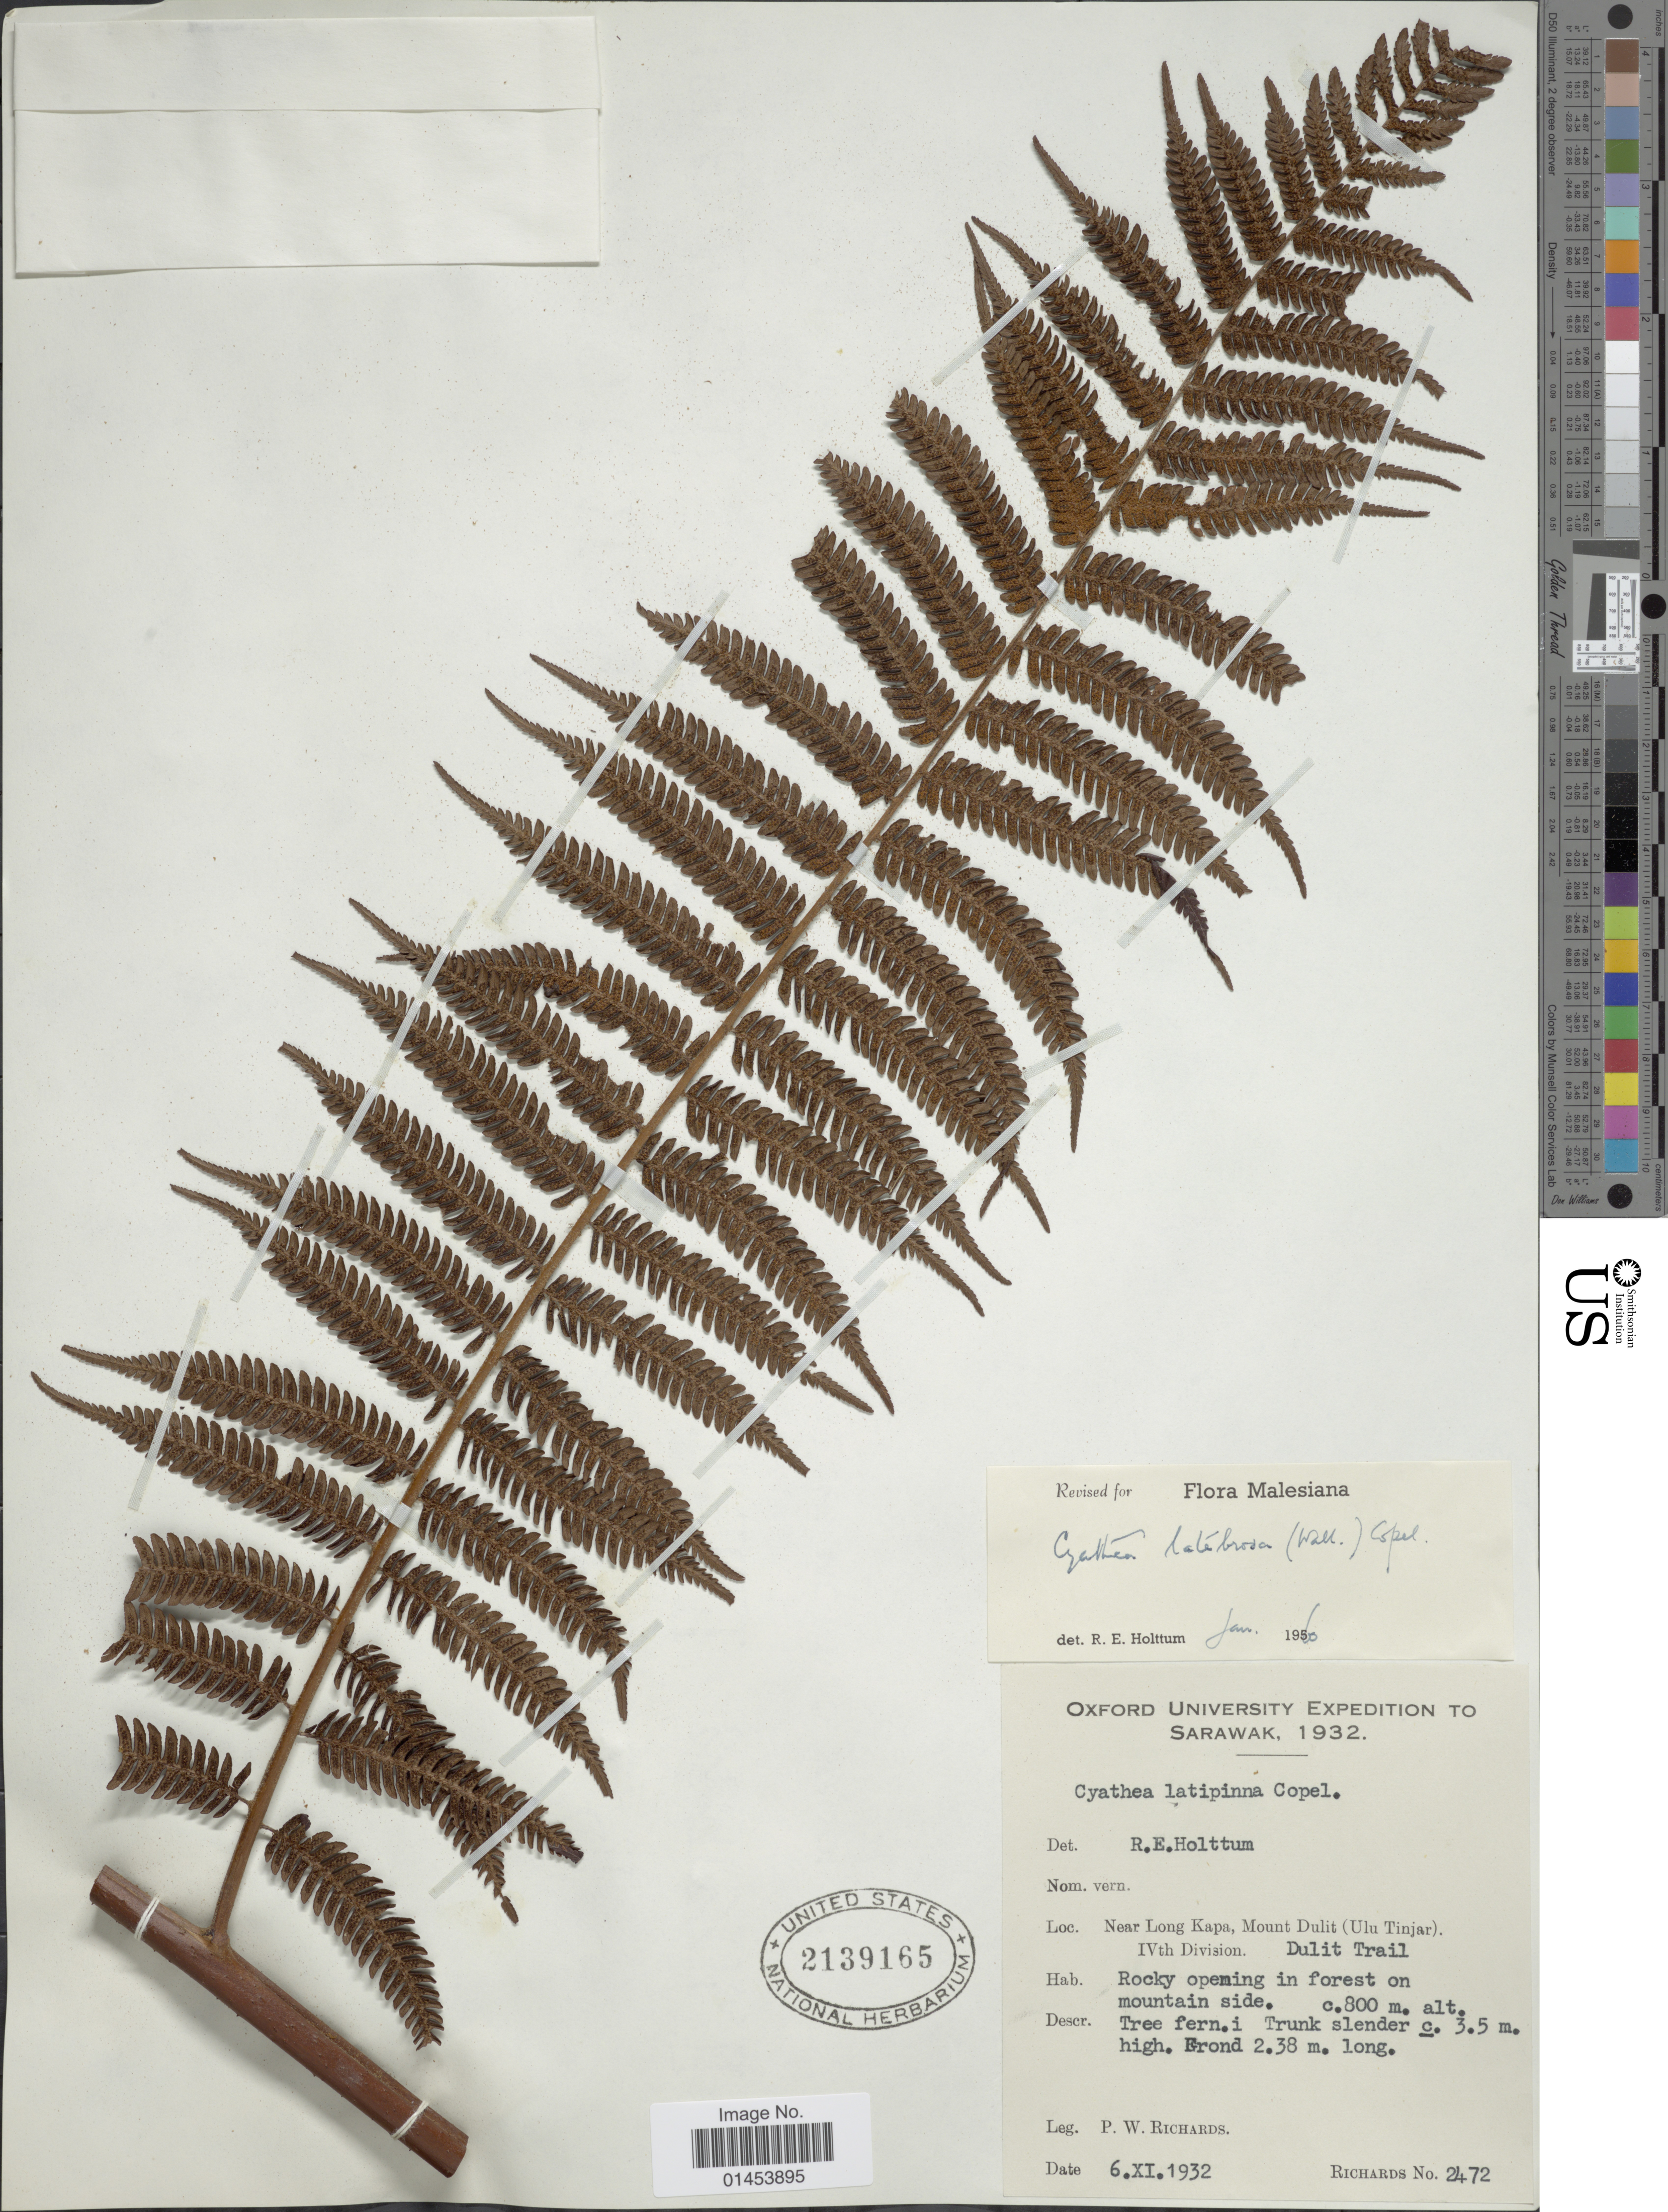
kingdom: Plantae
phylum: Tracheophyta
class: Polypodiopsida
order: Cyatheales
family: Cyatheaceae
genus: Cyathea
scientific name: Cyathea latebrosa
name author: (Wall. ex Hook.) Copel.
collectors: P. Richards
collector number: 2472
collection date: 1932-11-06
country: Malaysia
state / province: Sarawak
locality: Near Long Kapa, Mount Dulit(Ulu Tinjar), IVth Division, Dulit Trail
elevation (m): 800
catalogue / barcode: US 2139165